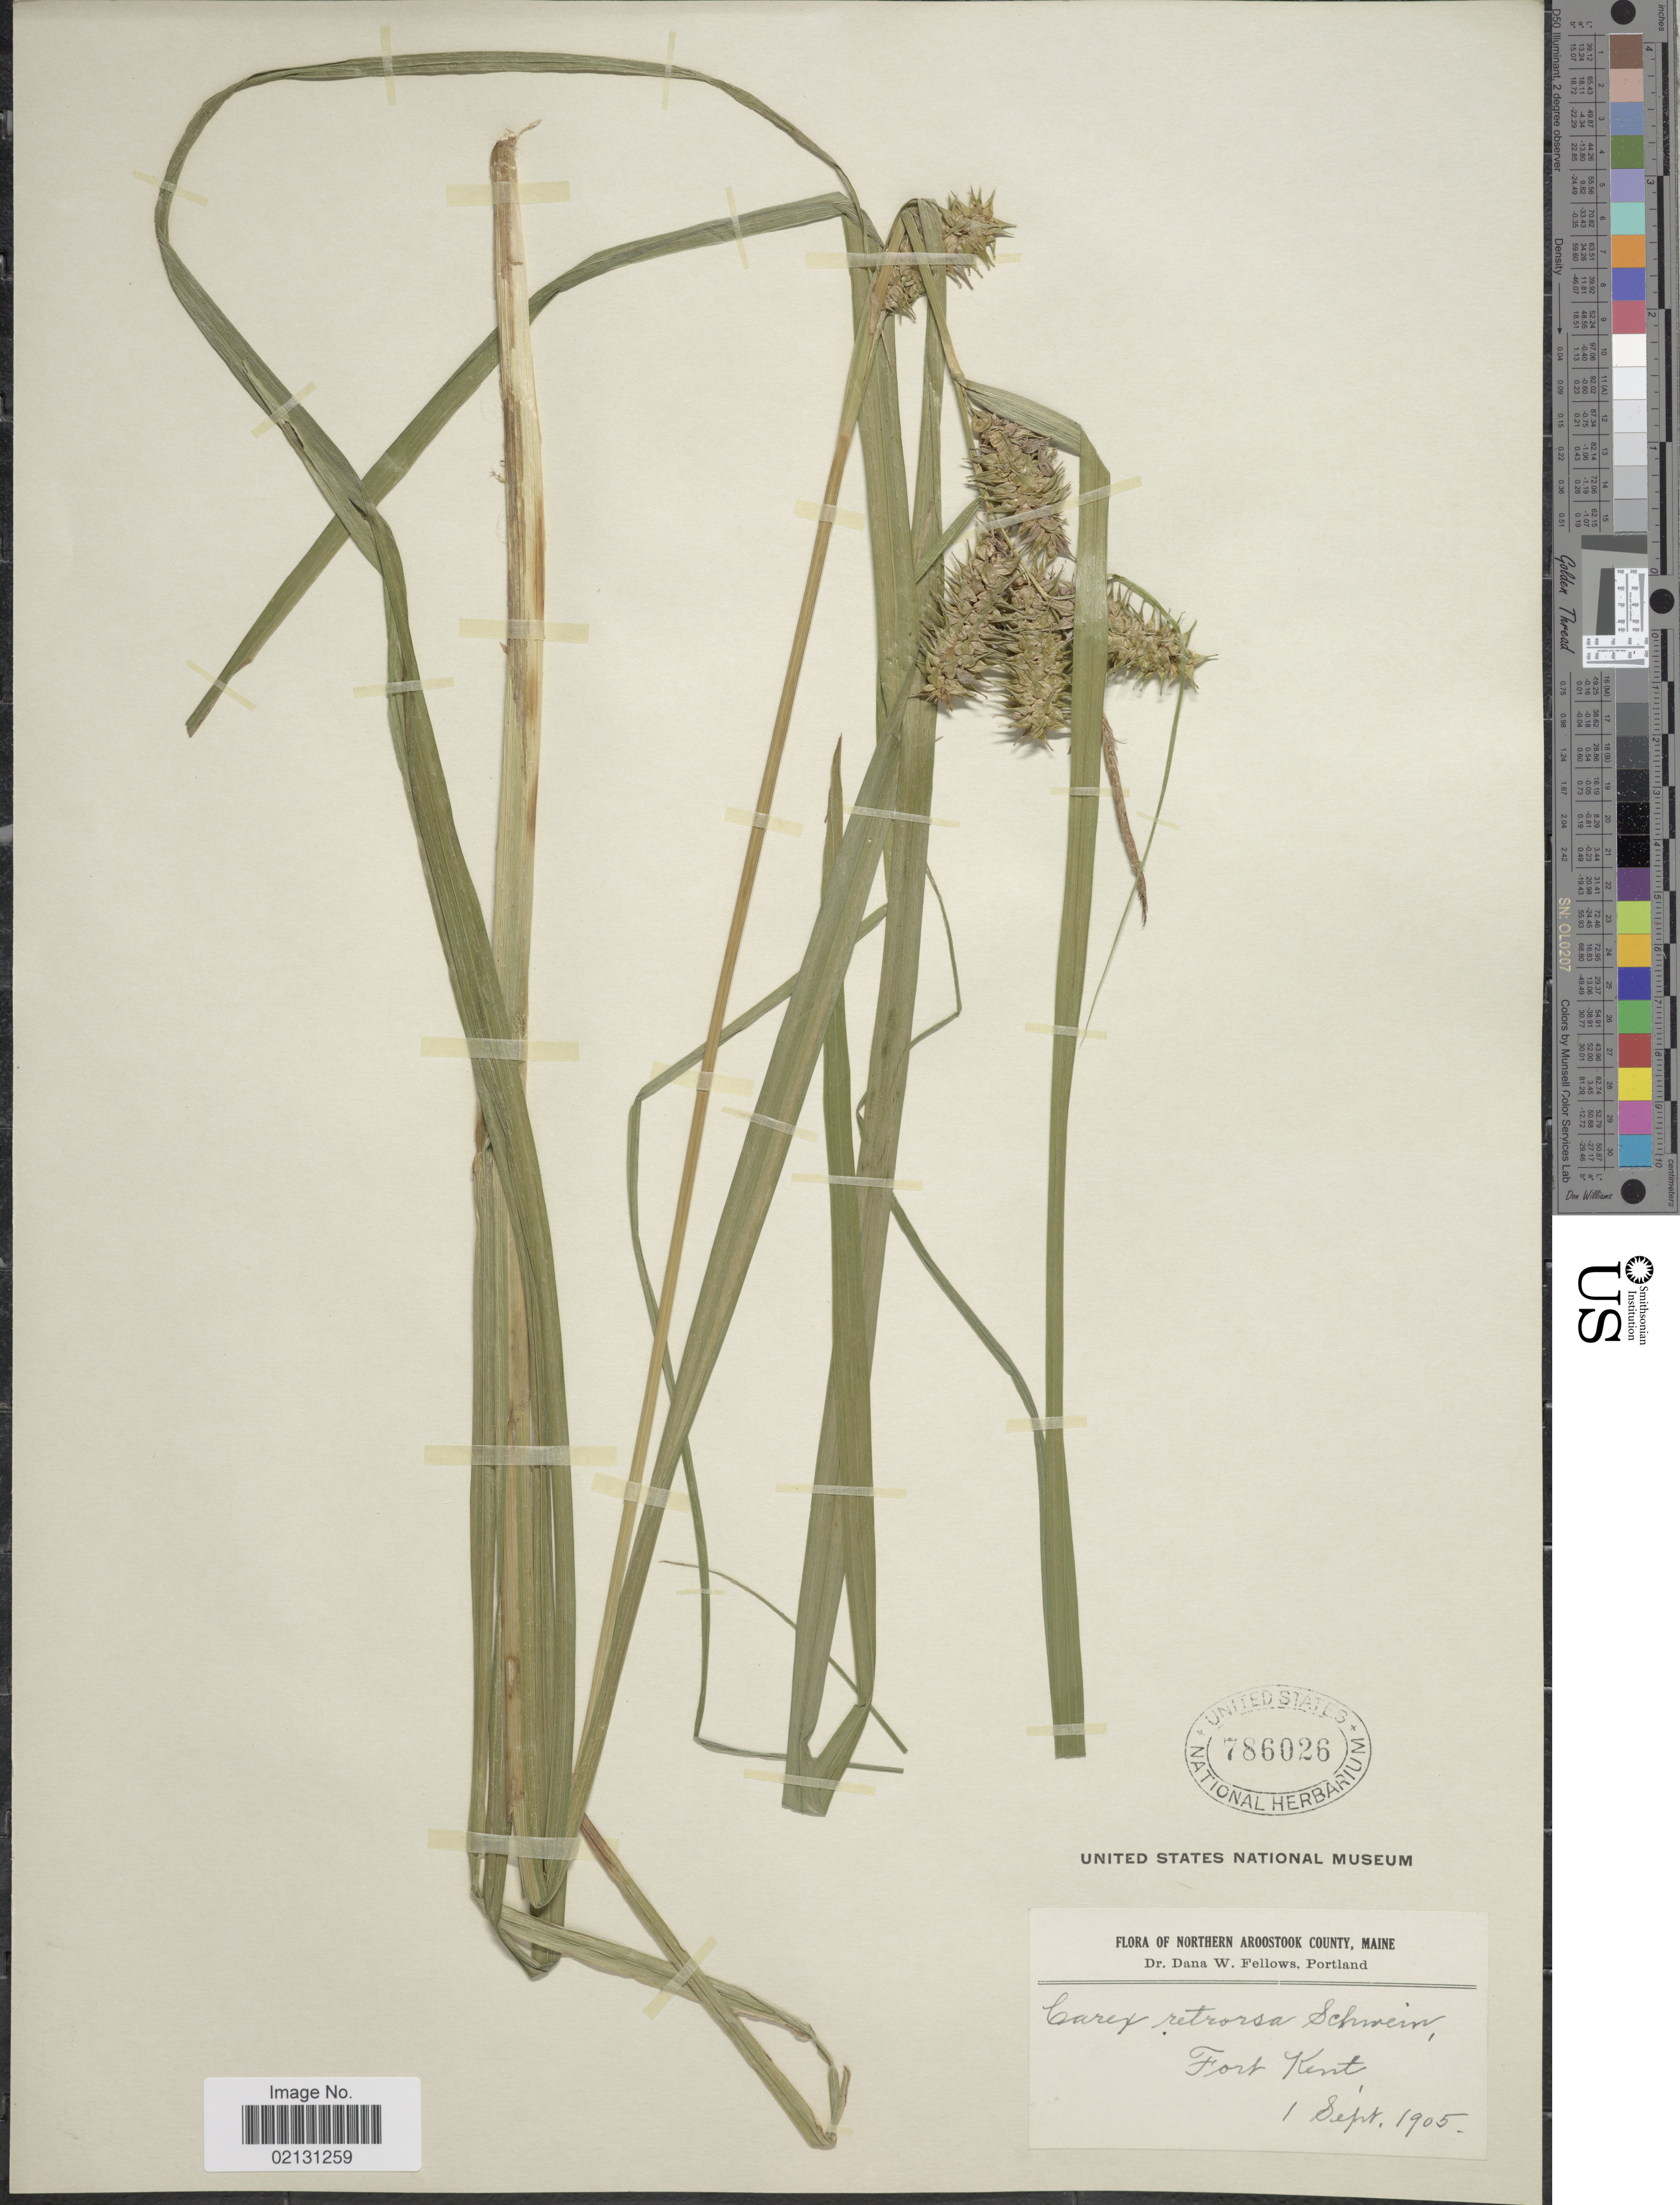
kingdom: Plantae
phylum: Tracheophyta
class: Liliopsida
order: Poales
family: Cyperaceae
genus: Carex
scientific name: Carex retrorsa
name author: Schwein.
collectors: D. W. Fellows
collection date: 1905-09-01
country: United States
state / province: Maine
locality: Northern Aroostook County, Fort Kent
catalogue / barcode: US 786026